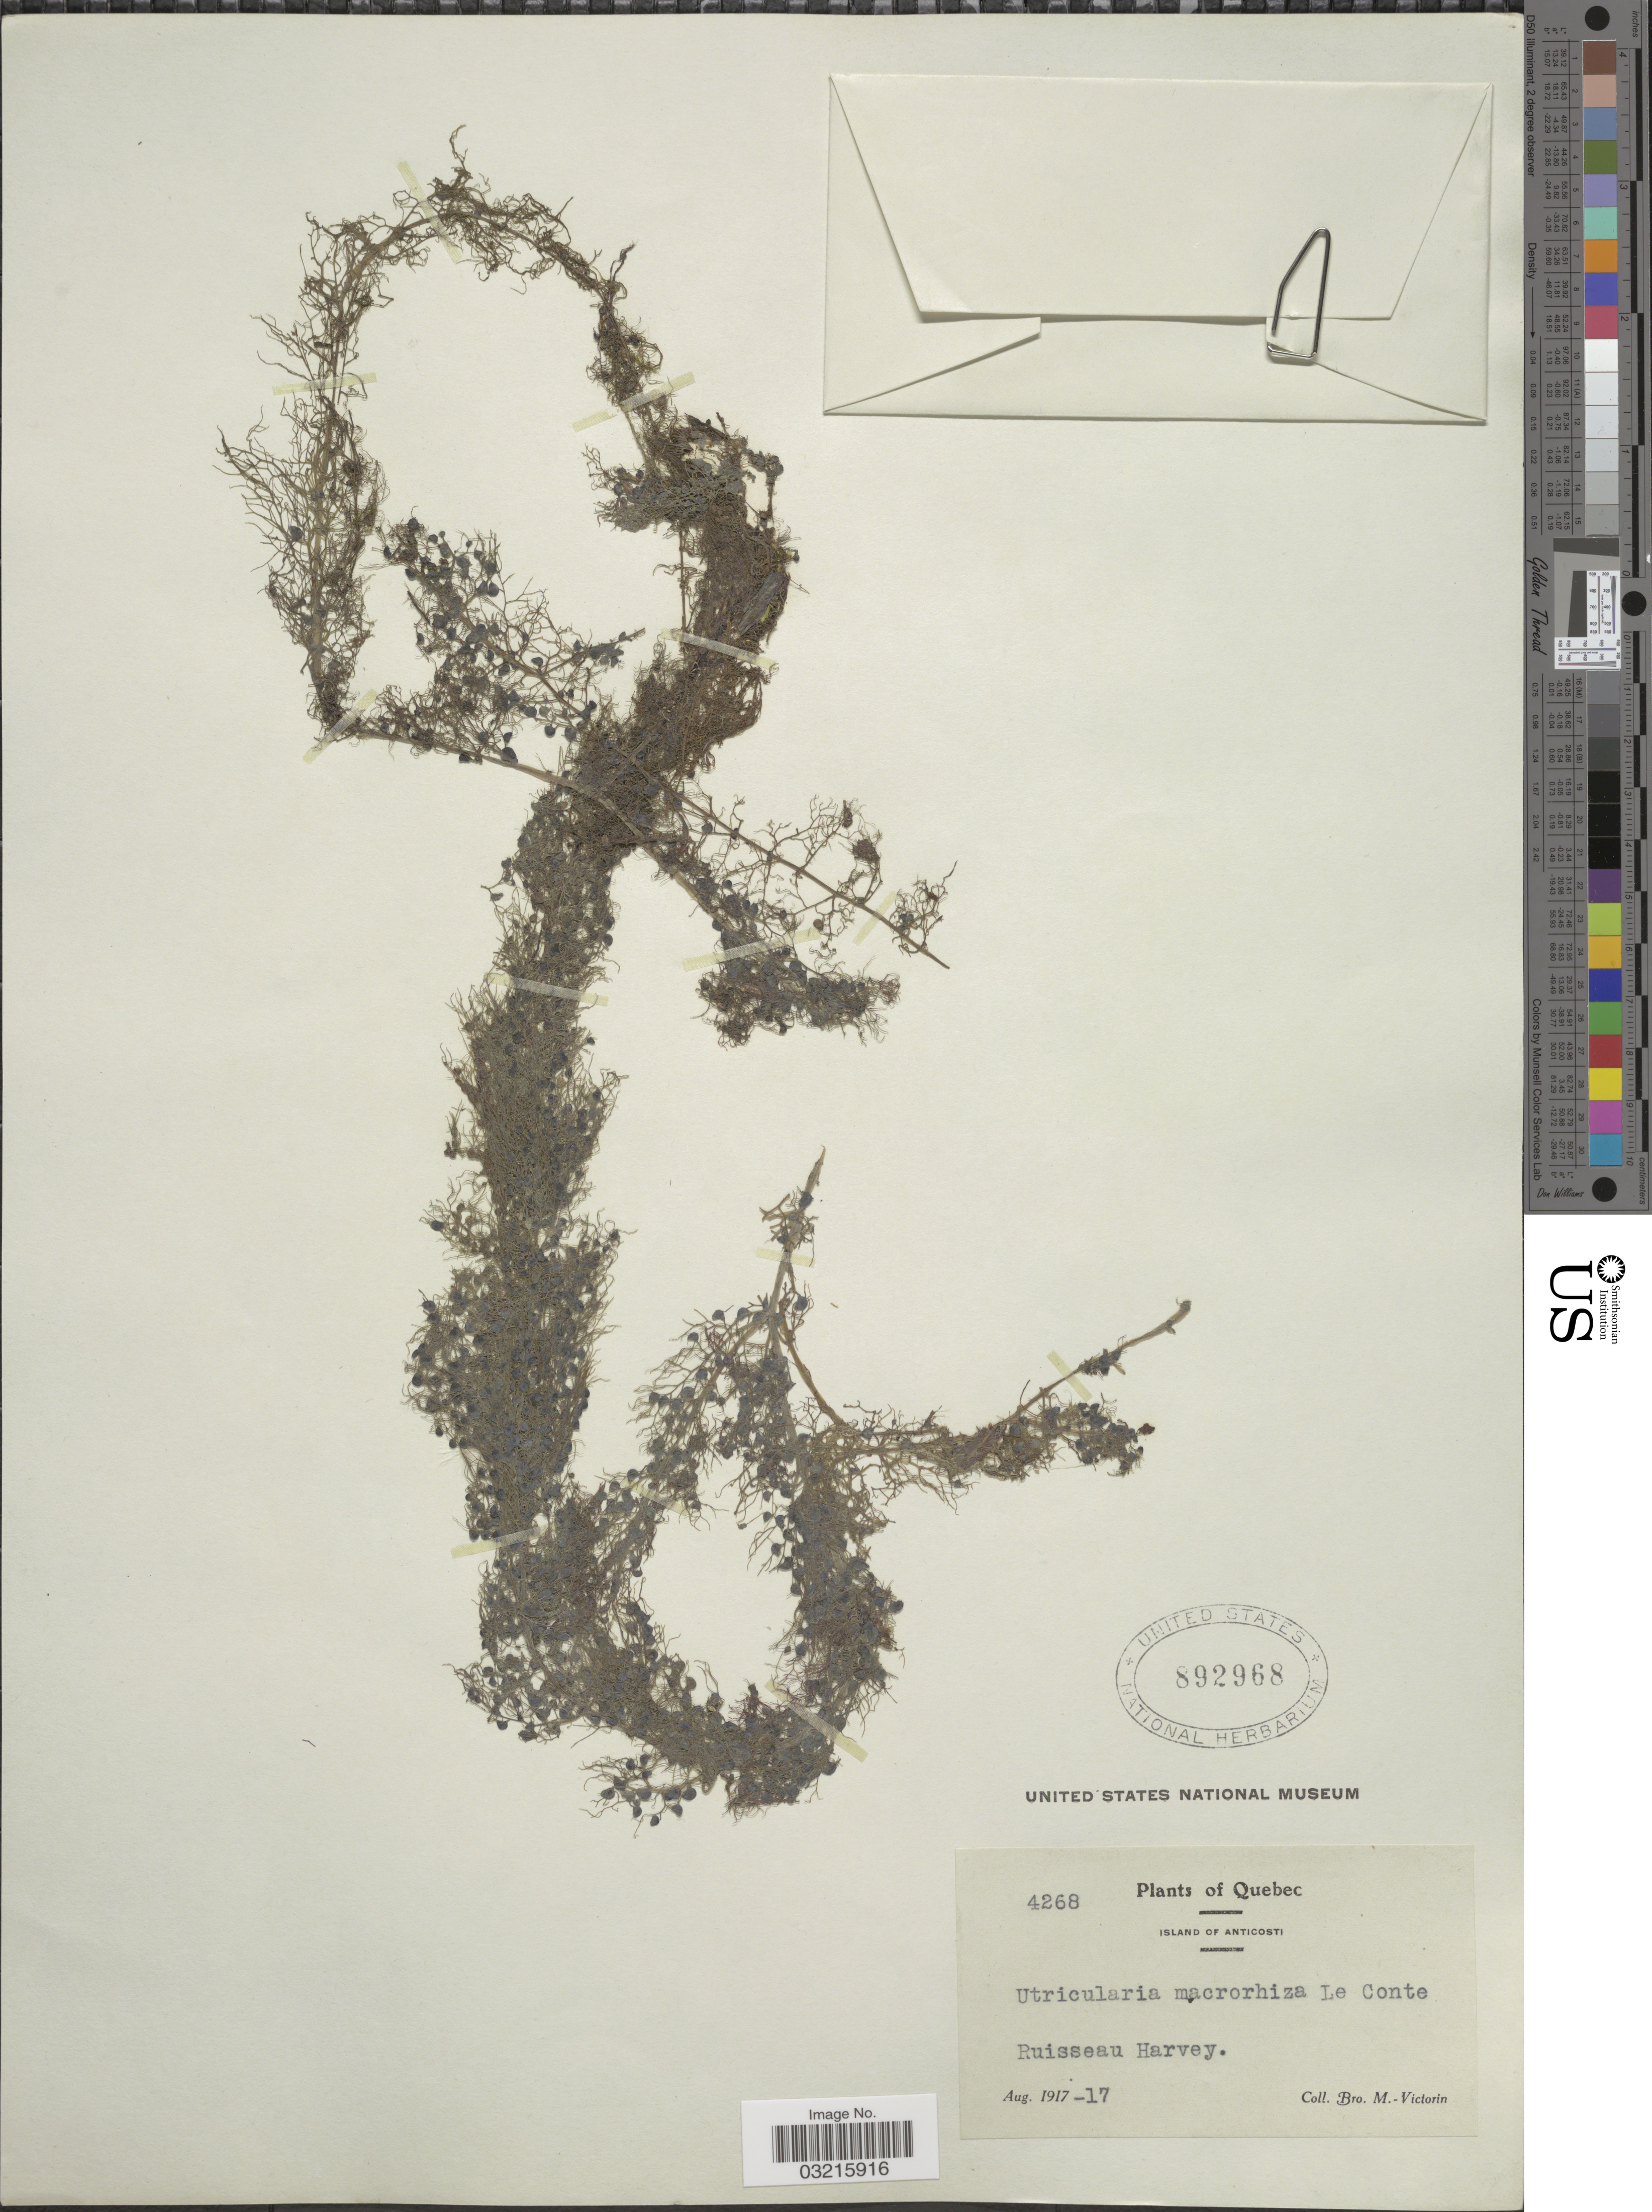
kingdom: Plantae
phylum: Tracheophyta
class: Magnoliopsida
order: Lamiales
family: Lentibulariaceae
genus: Utricularia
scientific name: Utricularia vulgaris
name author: L.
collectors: Fr. Marie-Victorin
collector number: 4268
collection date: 1917-08-17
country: Canada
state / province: Quebec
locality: Island of Anticosti. Ruisseau Harvey.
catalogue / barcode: US 892968